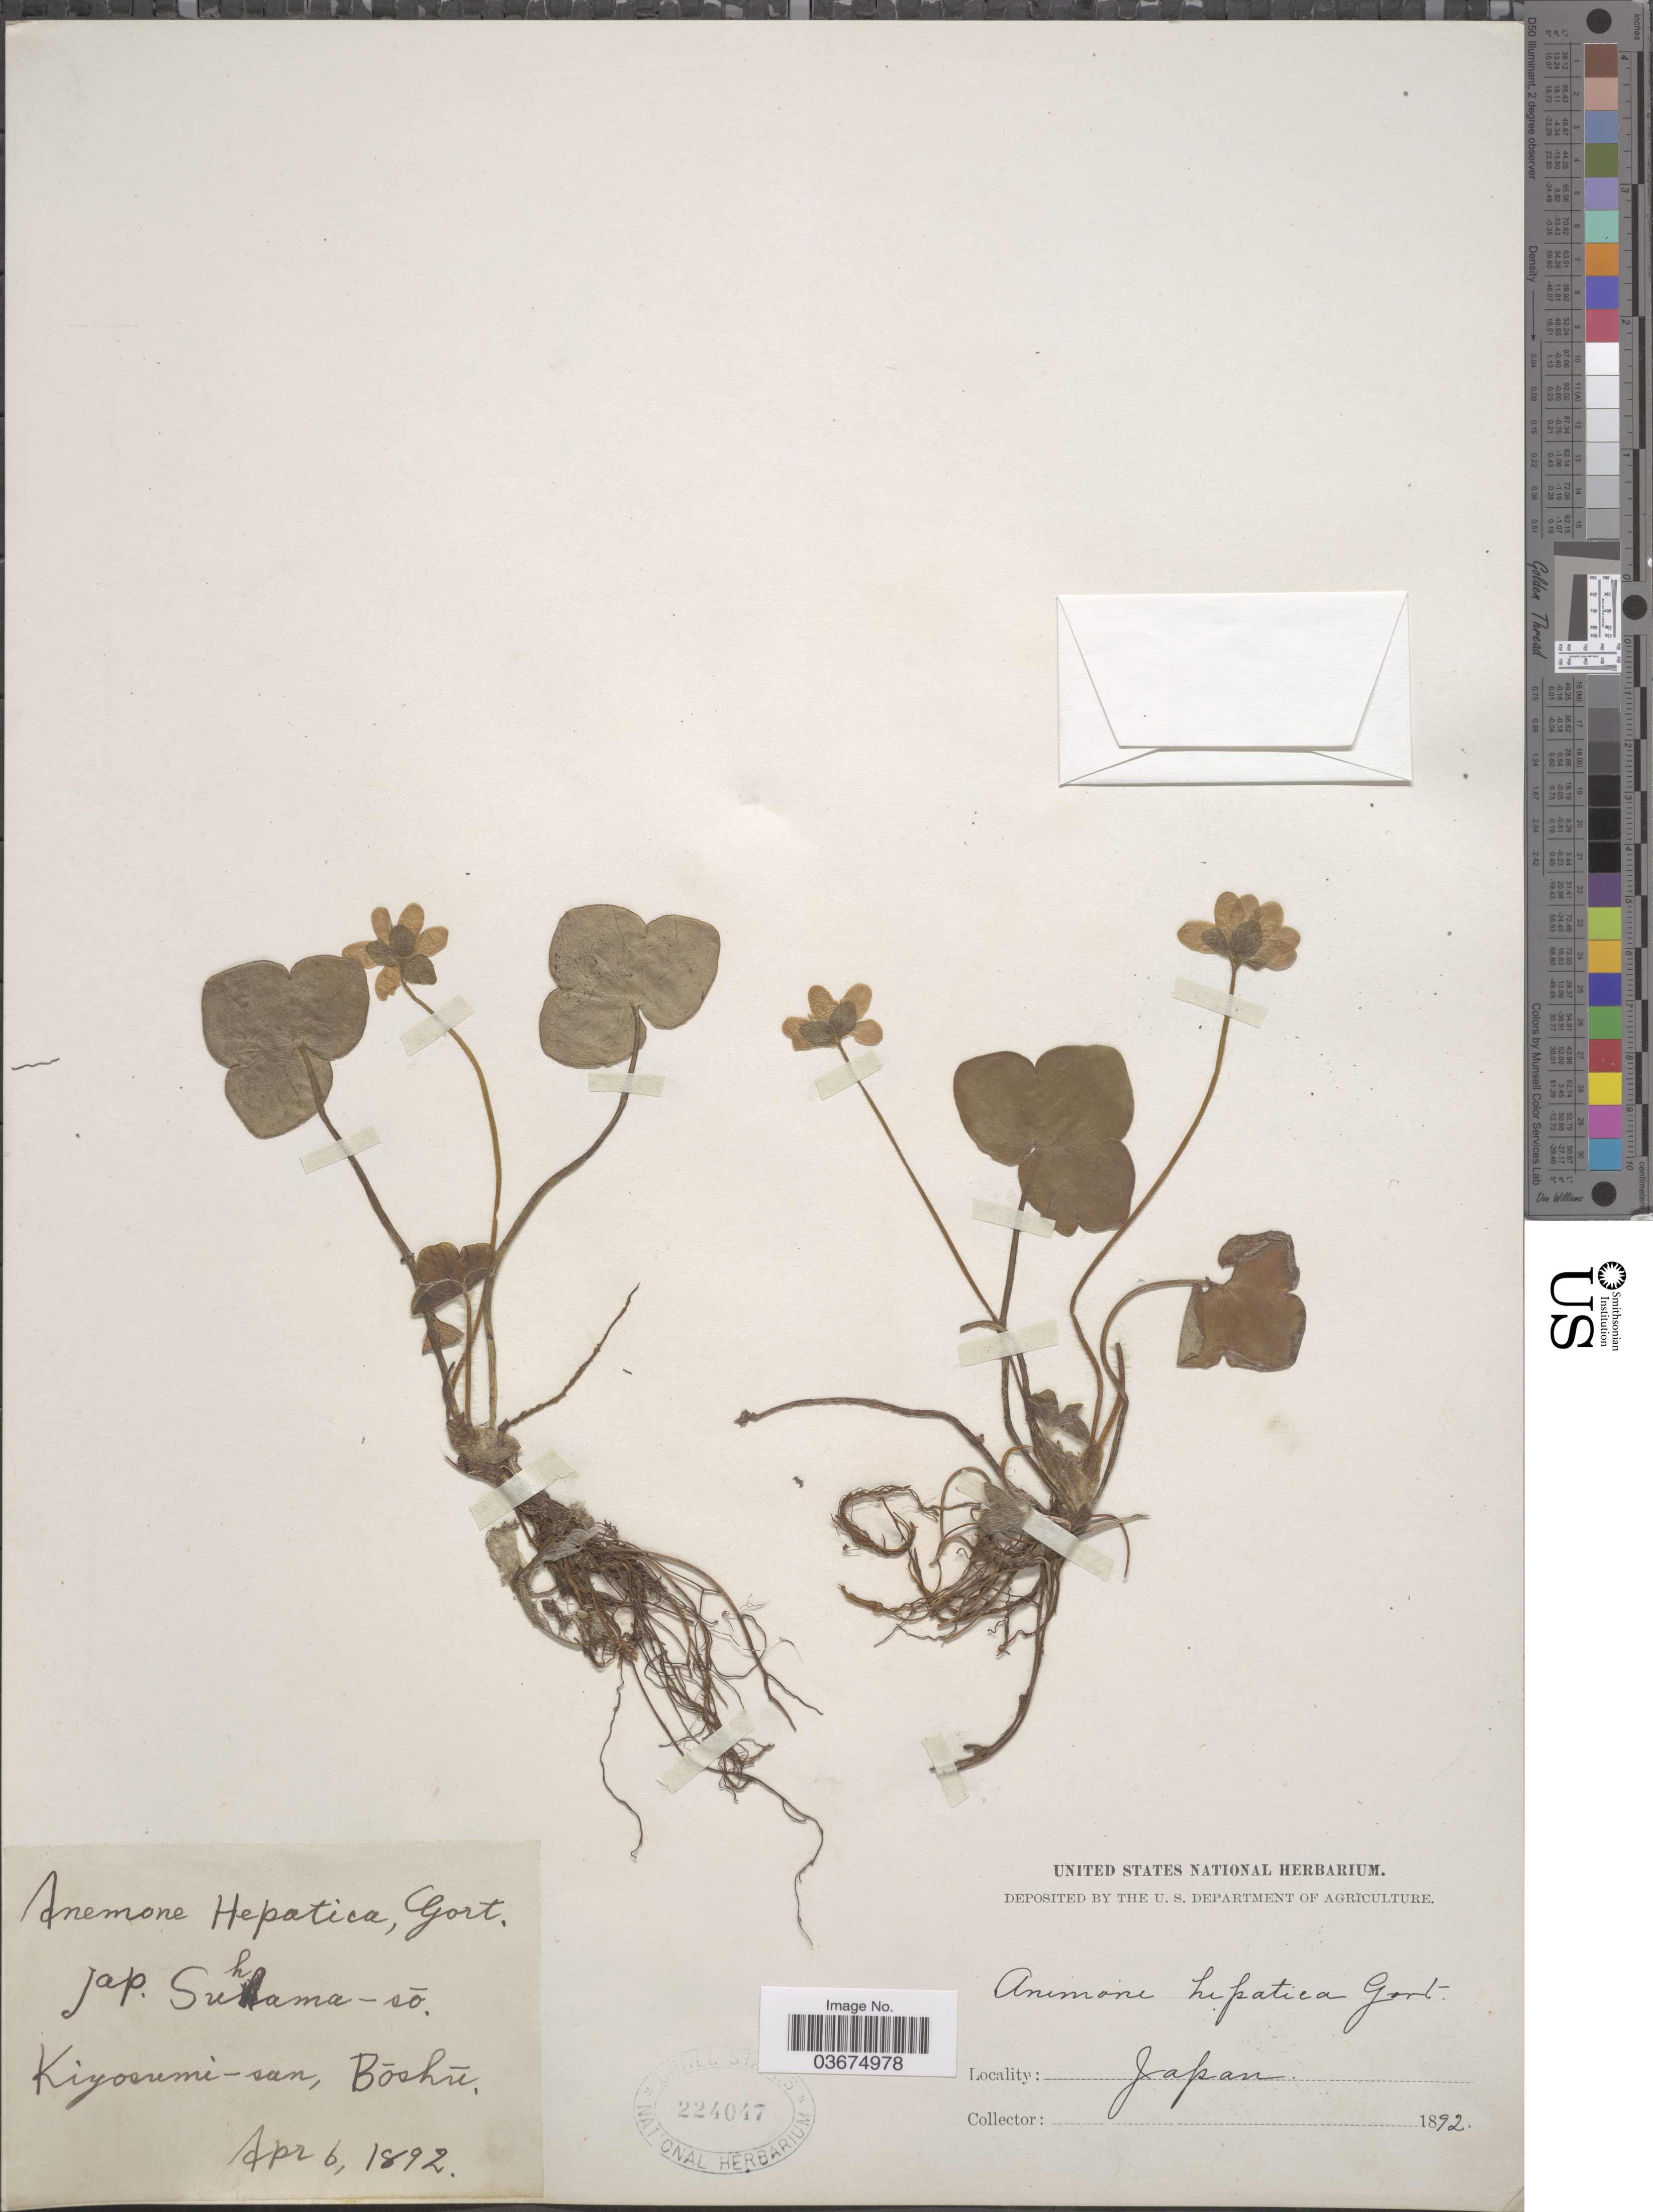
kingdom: Plantae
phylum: Tracheophyta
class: Magnoliopsida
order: Ranunculales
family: Ranunculaceae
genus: Hepatica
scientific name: Hepatica nobilis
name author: Schreb.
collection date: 1892-04-06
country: Japan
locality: Kiyosumi-san, Bóshú.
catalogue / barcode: US 224047